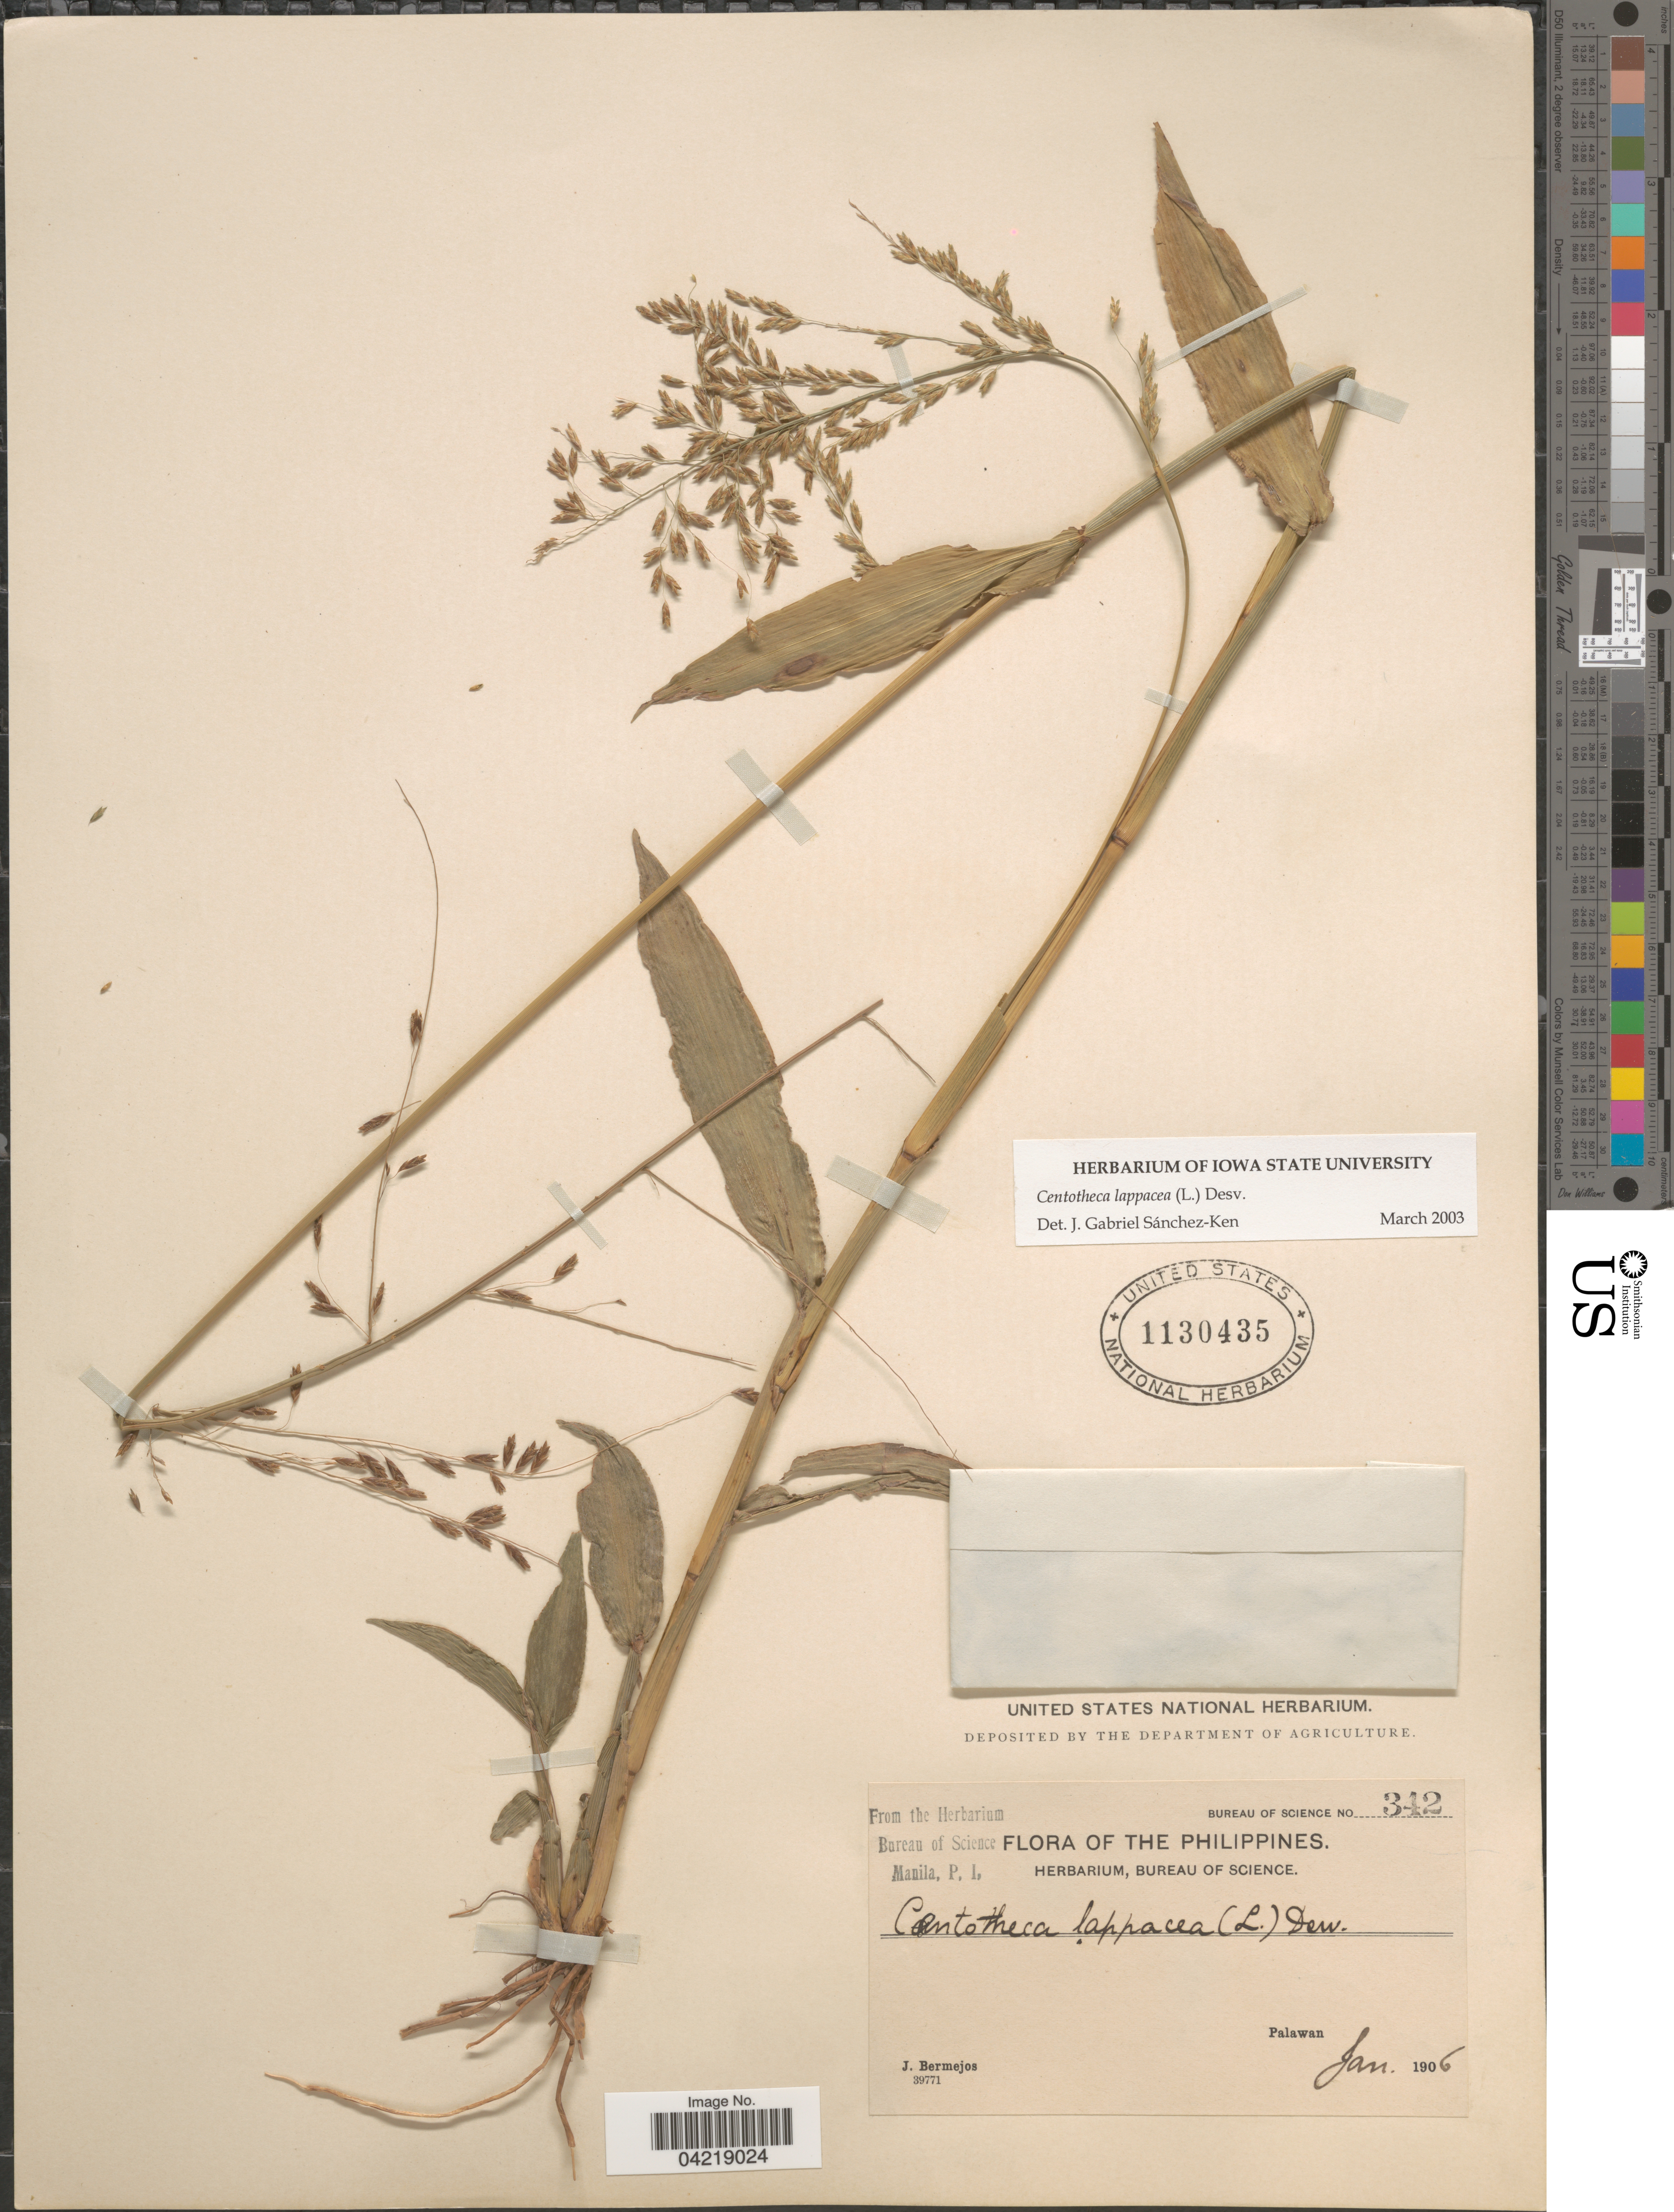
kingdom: Plantae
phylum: Tracheophyta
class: Liliopsida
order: Poales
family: Poaceae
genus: Centotheca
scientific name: Centotheca lappacea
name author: (L.) Desv.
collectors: J. Bermejos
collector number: Bureau of Science 342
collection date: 1906-01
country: Philippines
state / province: Mimaropa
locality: Palawan.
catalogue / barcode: US 1130435